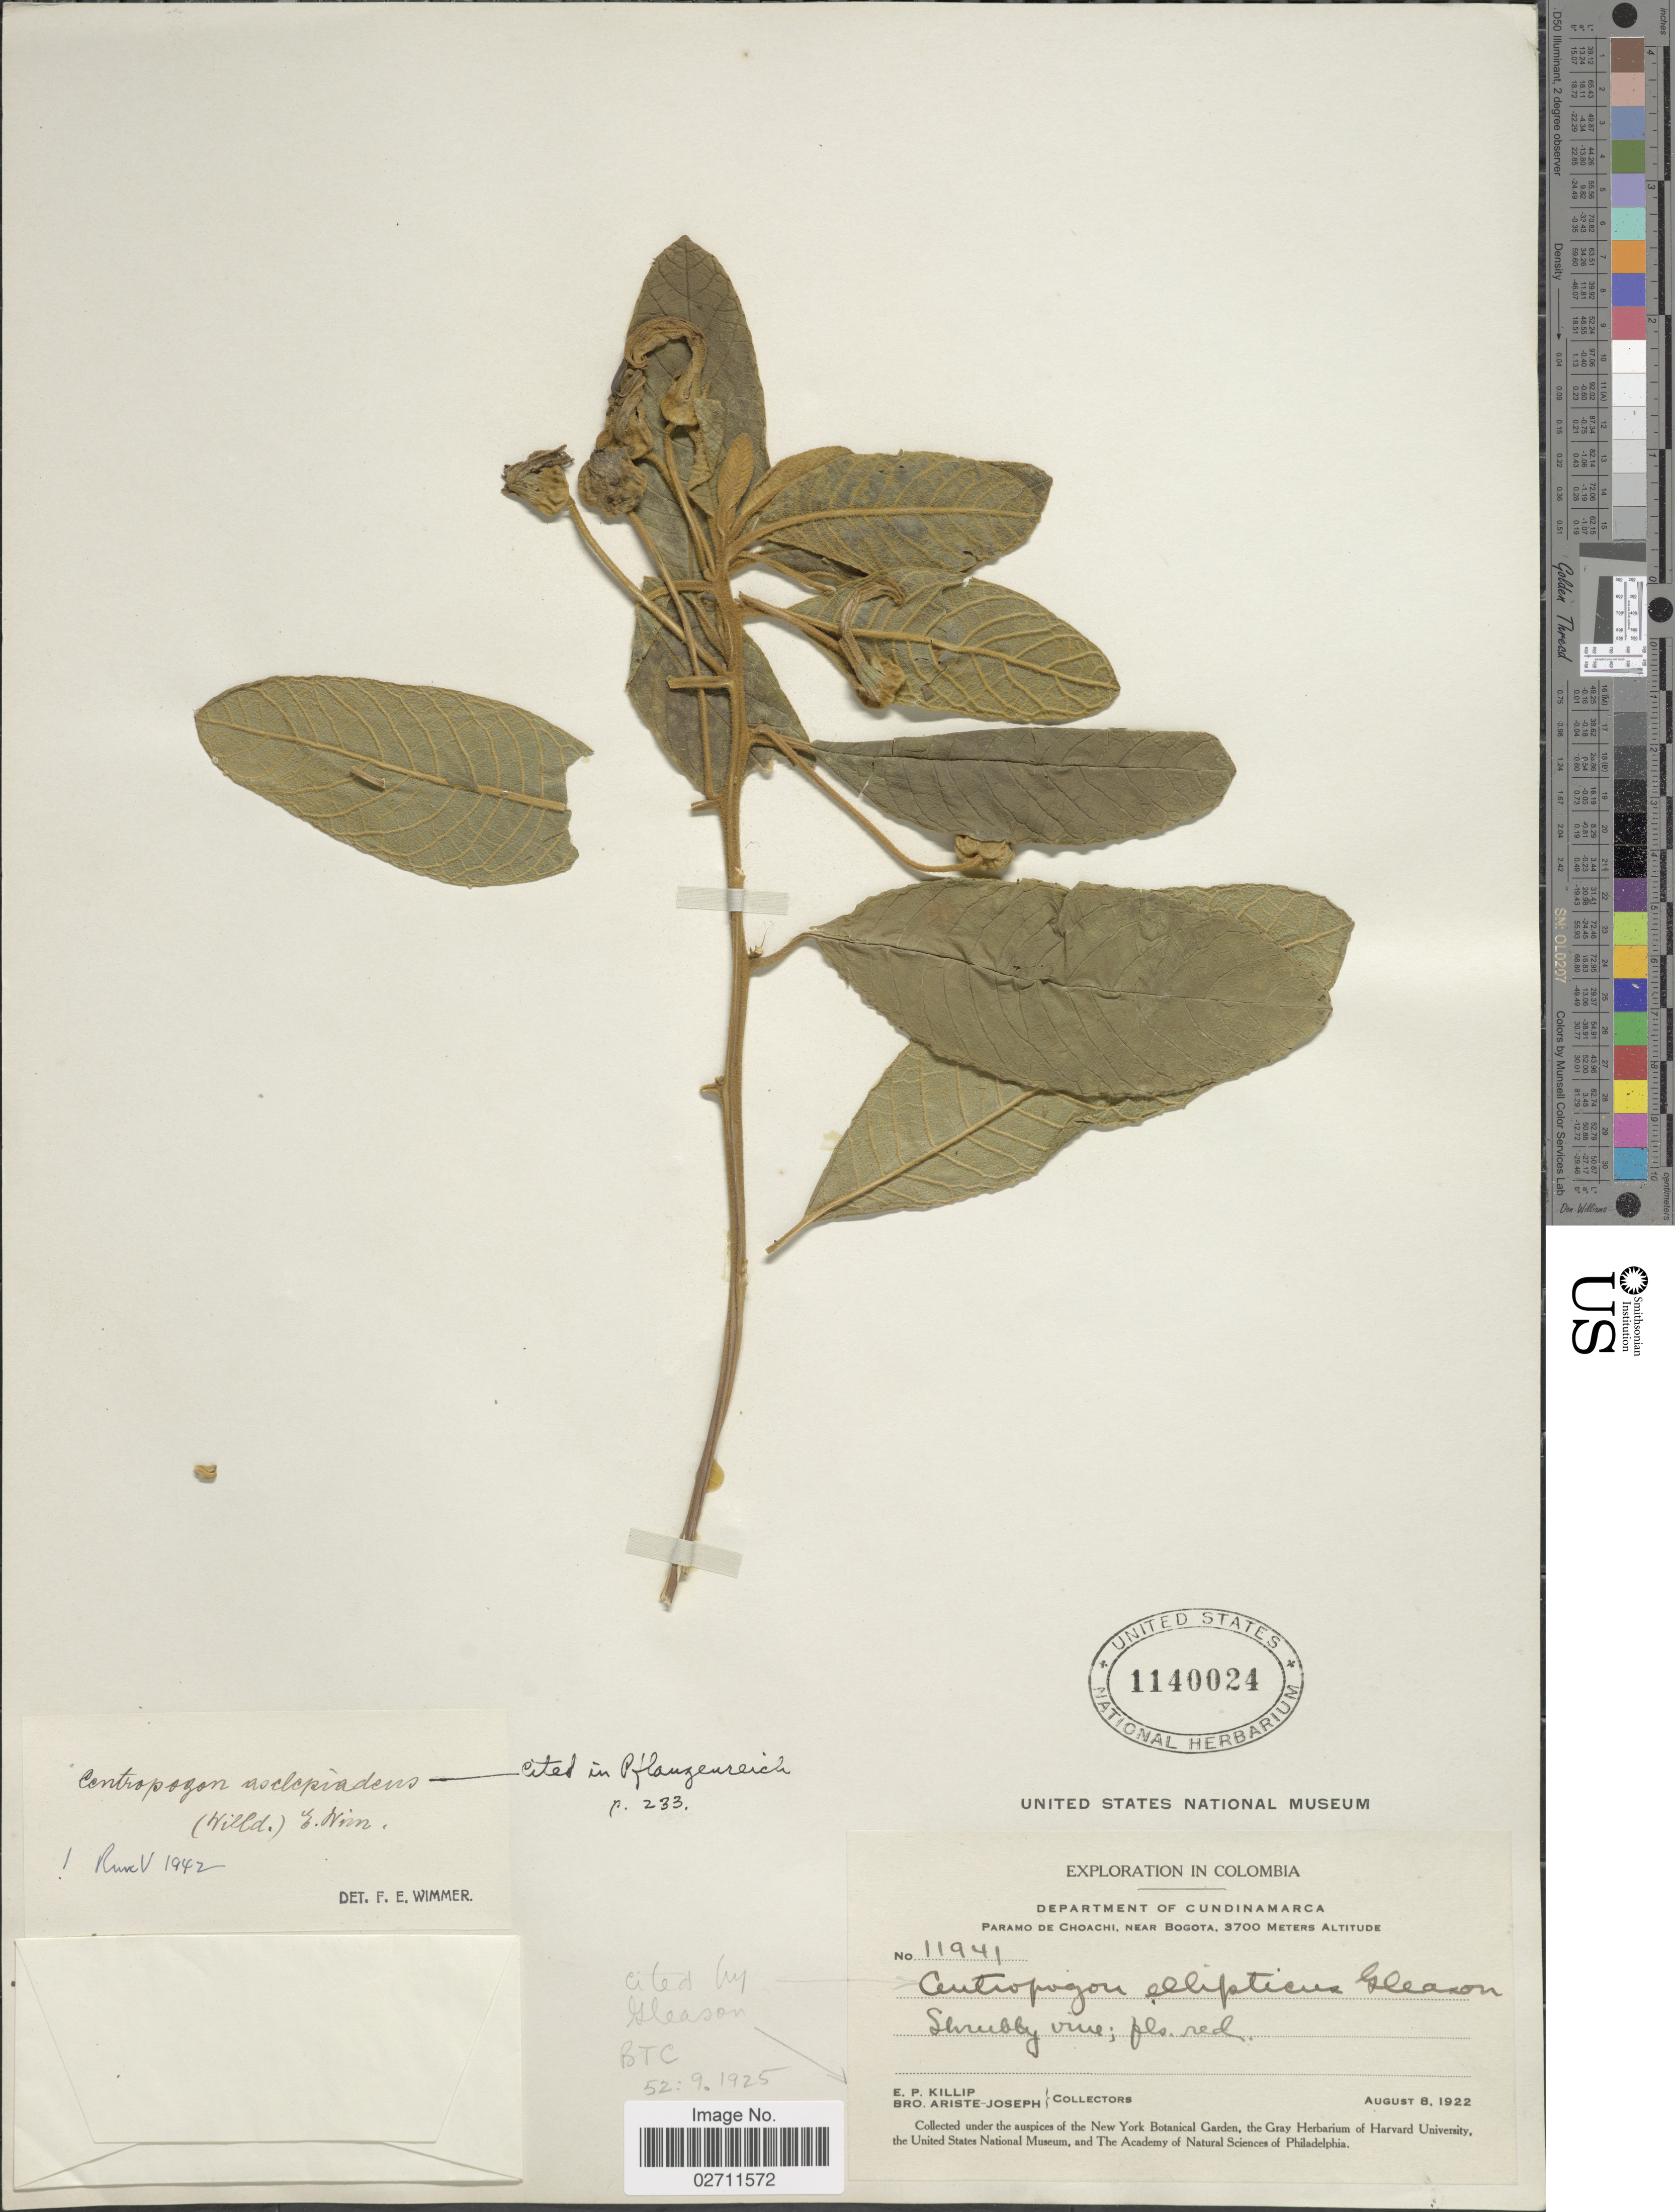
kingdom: Plantae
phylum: Tracheophyta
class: Magnoliopsida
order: Asterales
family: Campanulaceae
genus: Centropogon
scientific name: Centropogon asclepiadeus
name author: (Willd. ex Schult.) E. Wimm.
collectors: E. P. Killip & Bro. Ariste-Joseph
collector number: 11941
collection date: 1922-08-08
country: Colombia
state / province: Cundinamarca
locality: Paramo de Choachi, near Bogota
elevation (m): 3700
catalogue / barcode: US 1140024